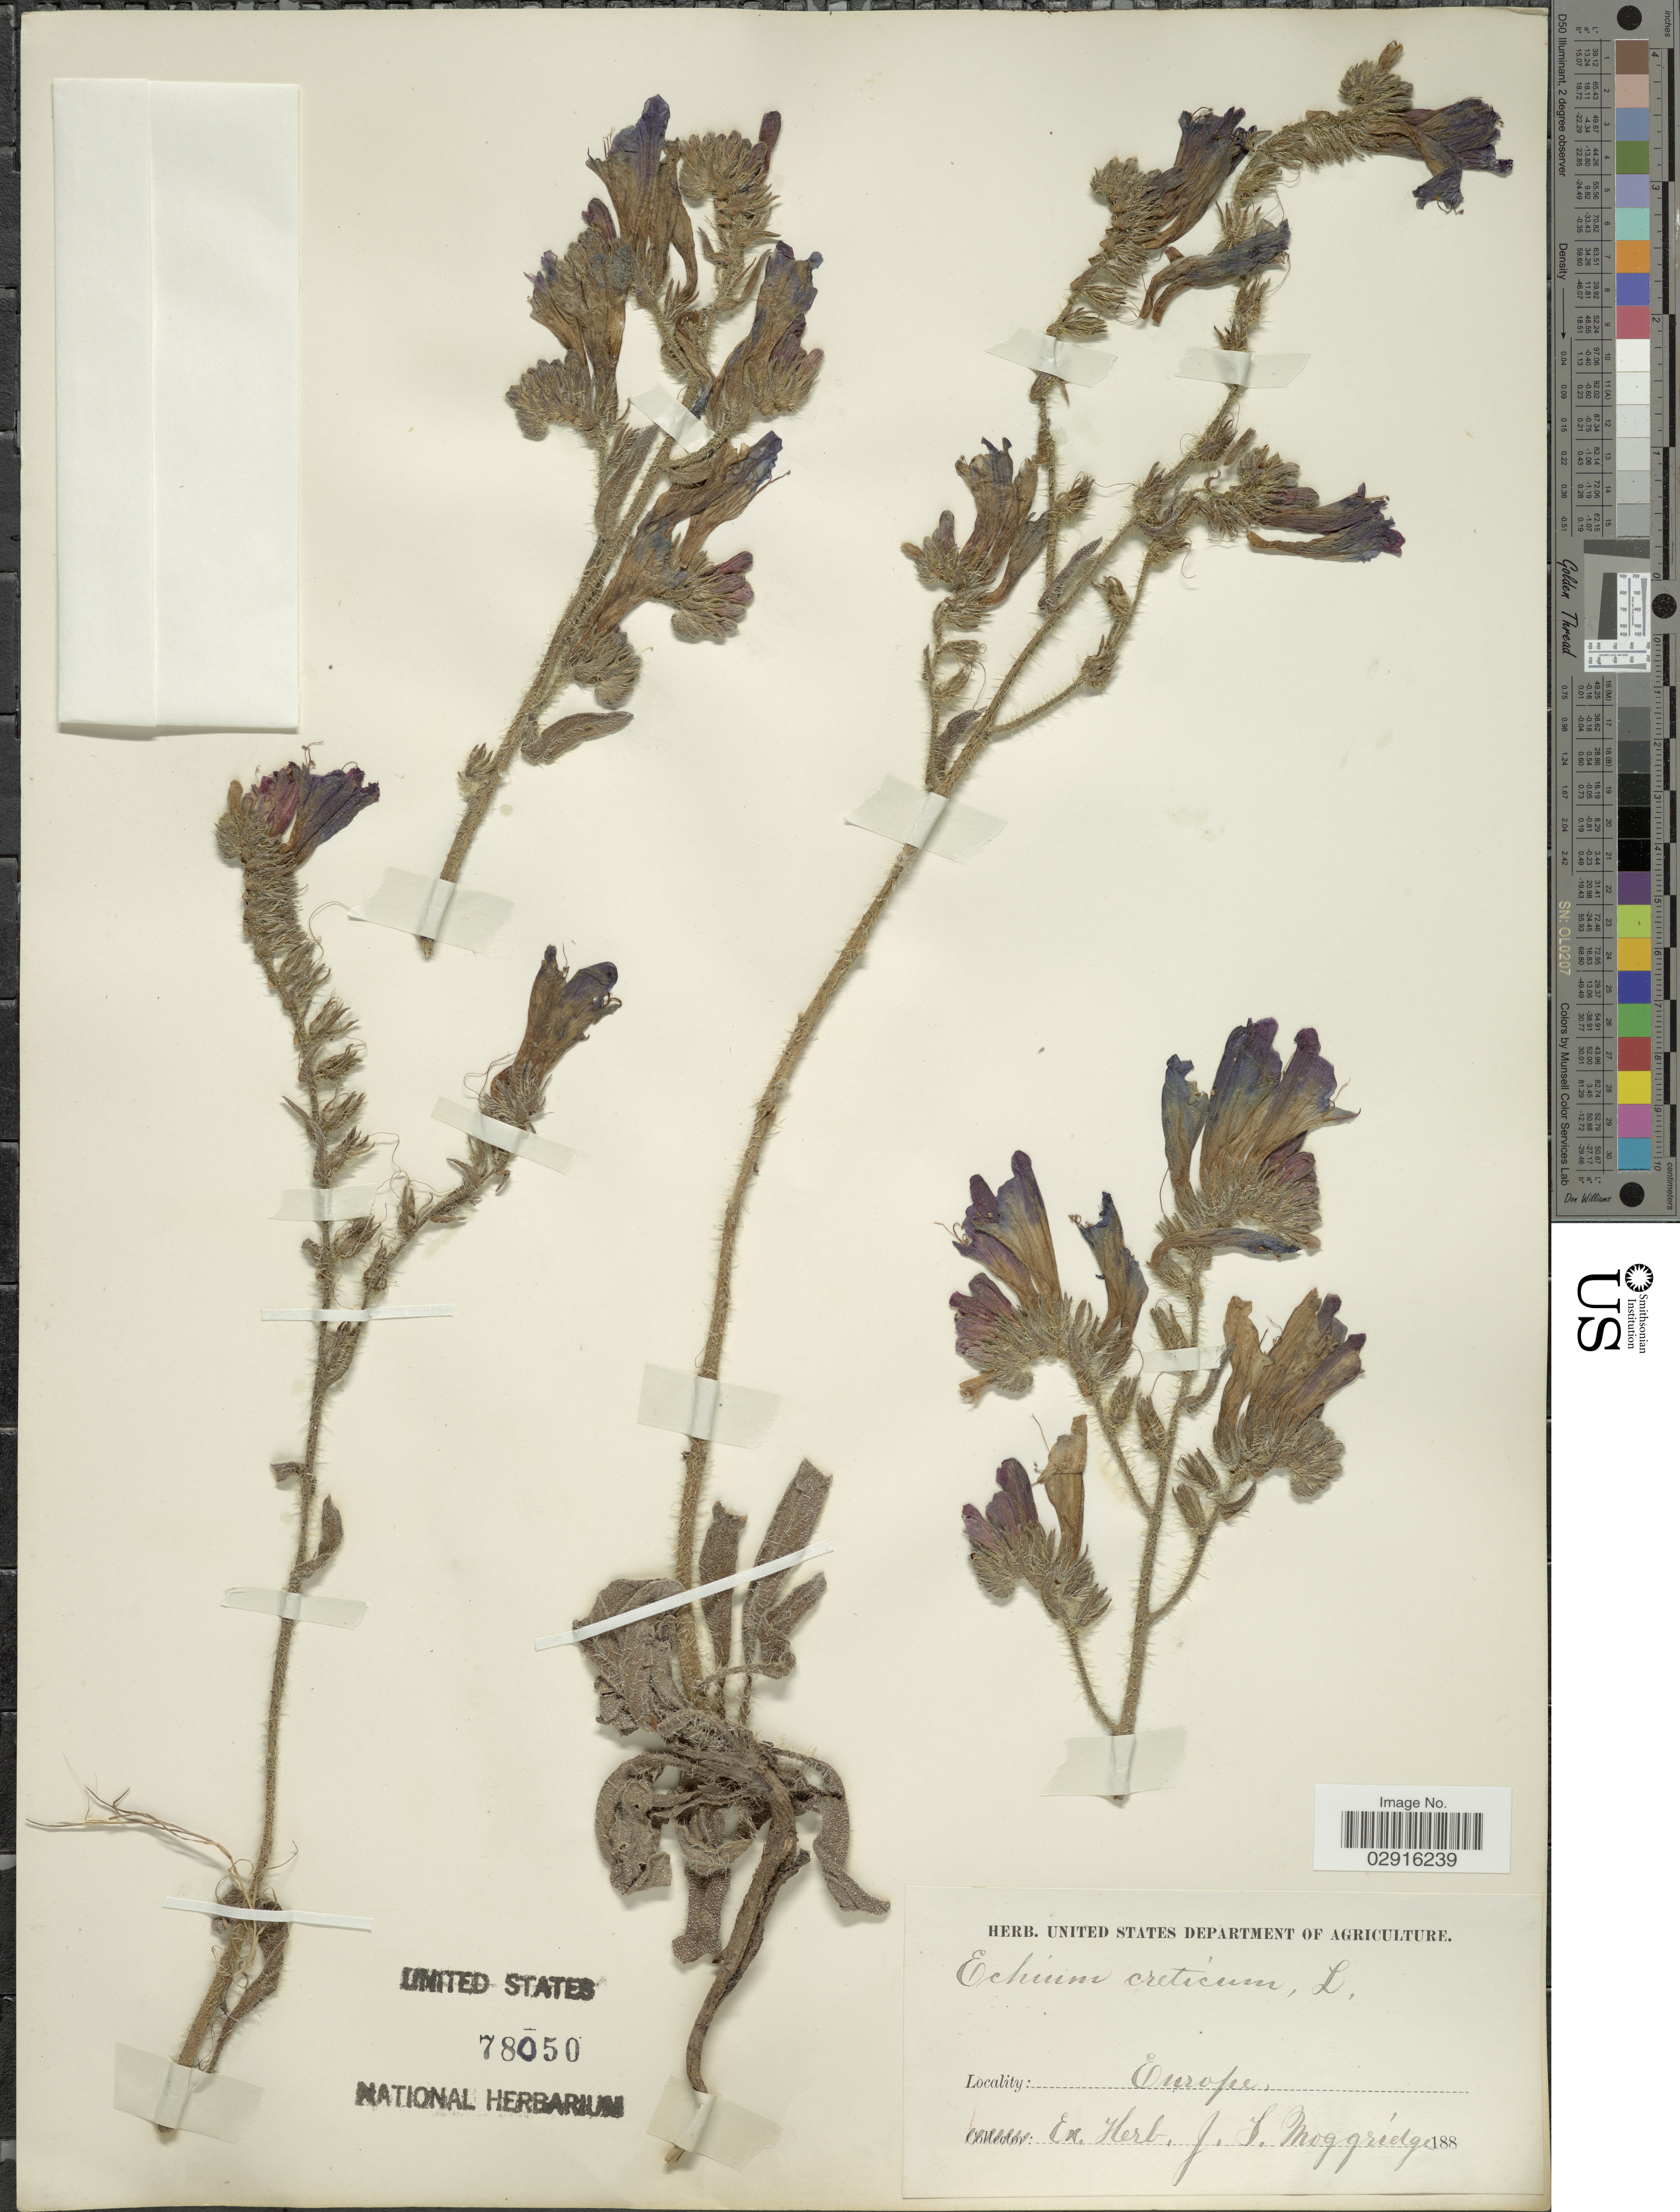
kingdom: Plantae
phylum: Tracheophyta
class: Magnoliopsida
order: Boraginales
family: Boraginaceae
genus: Echium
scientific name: Echium creticum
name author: L.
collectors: ex herb. J.T. Moggridge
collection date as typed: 188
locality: Europe.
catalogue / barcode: US 78050